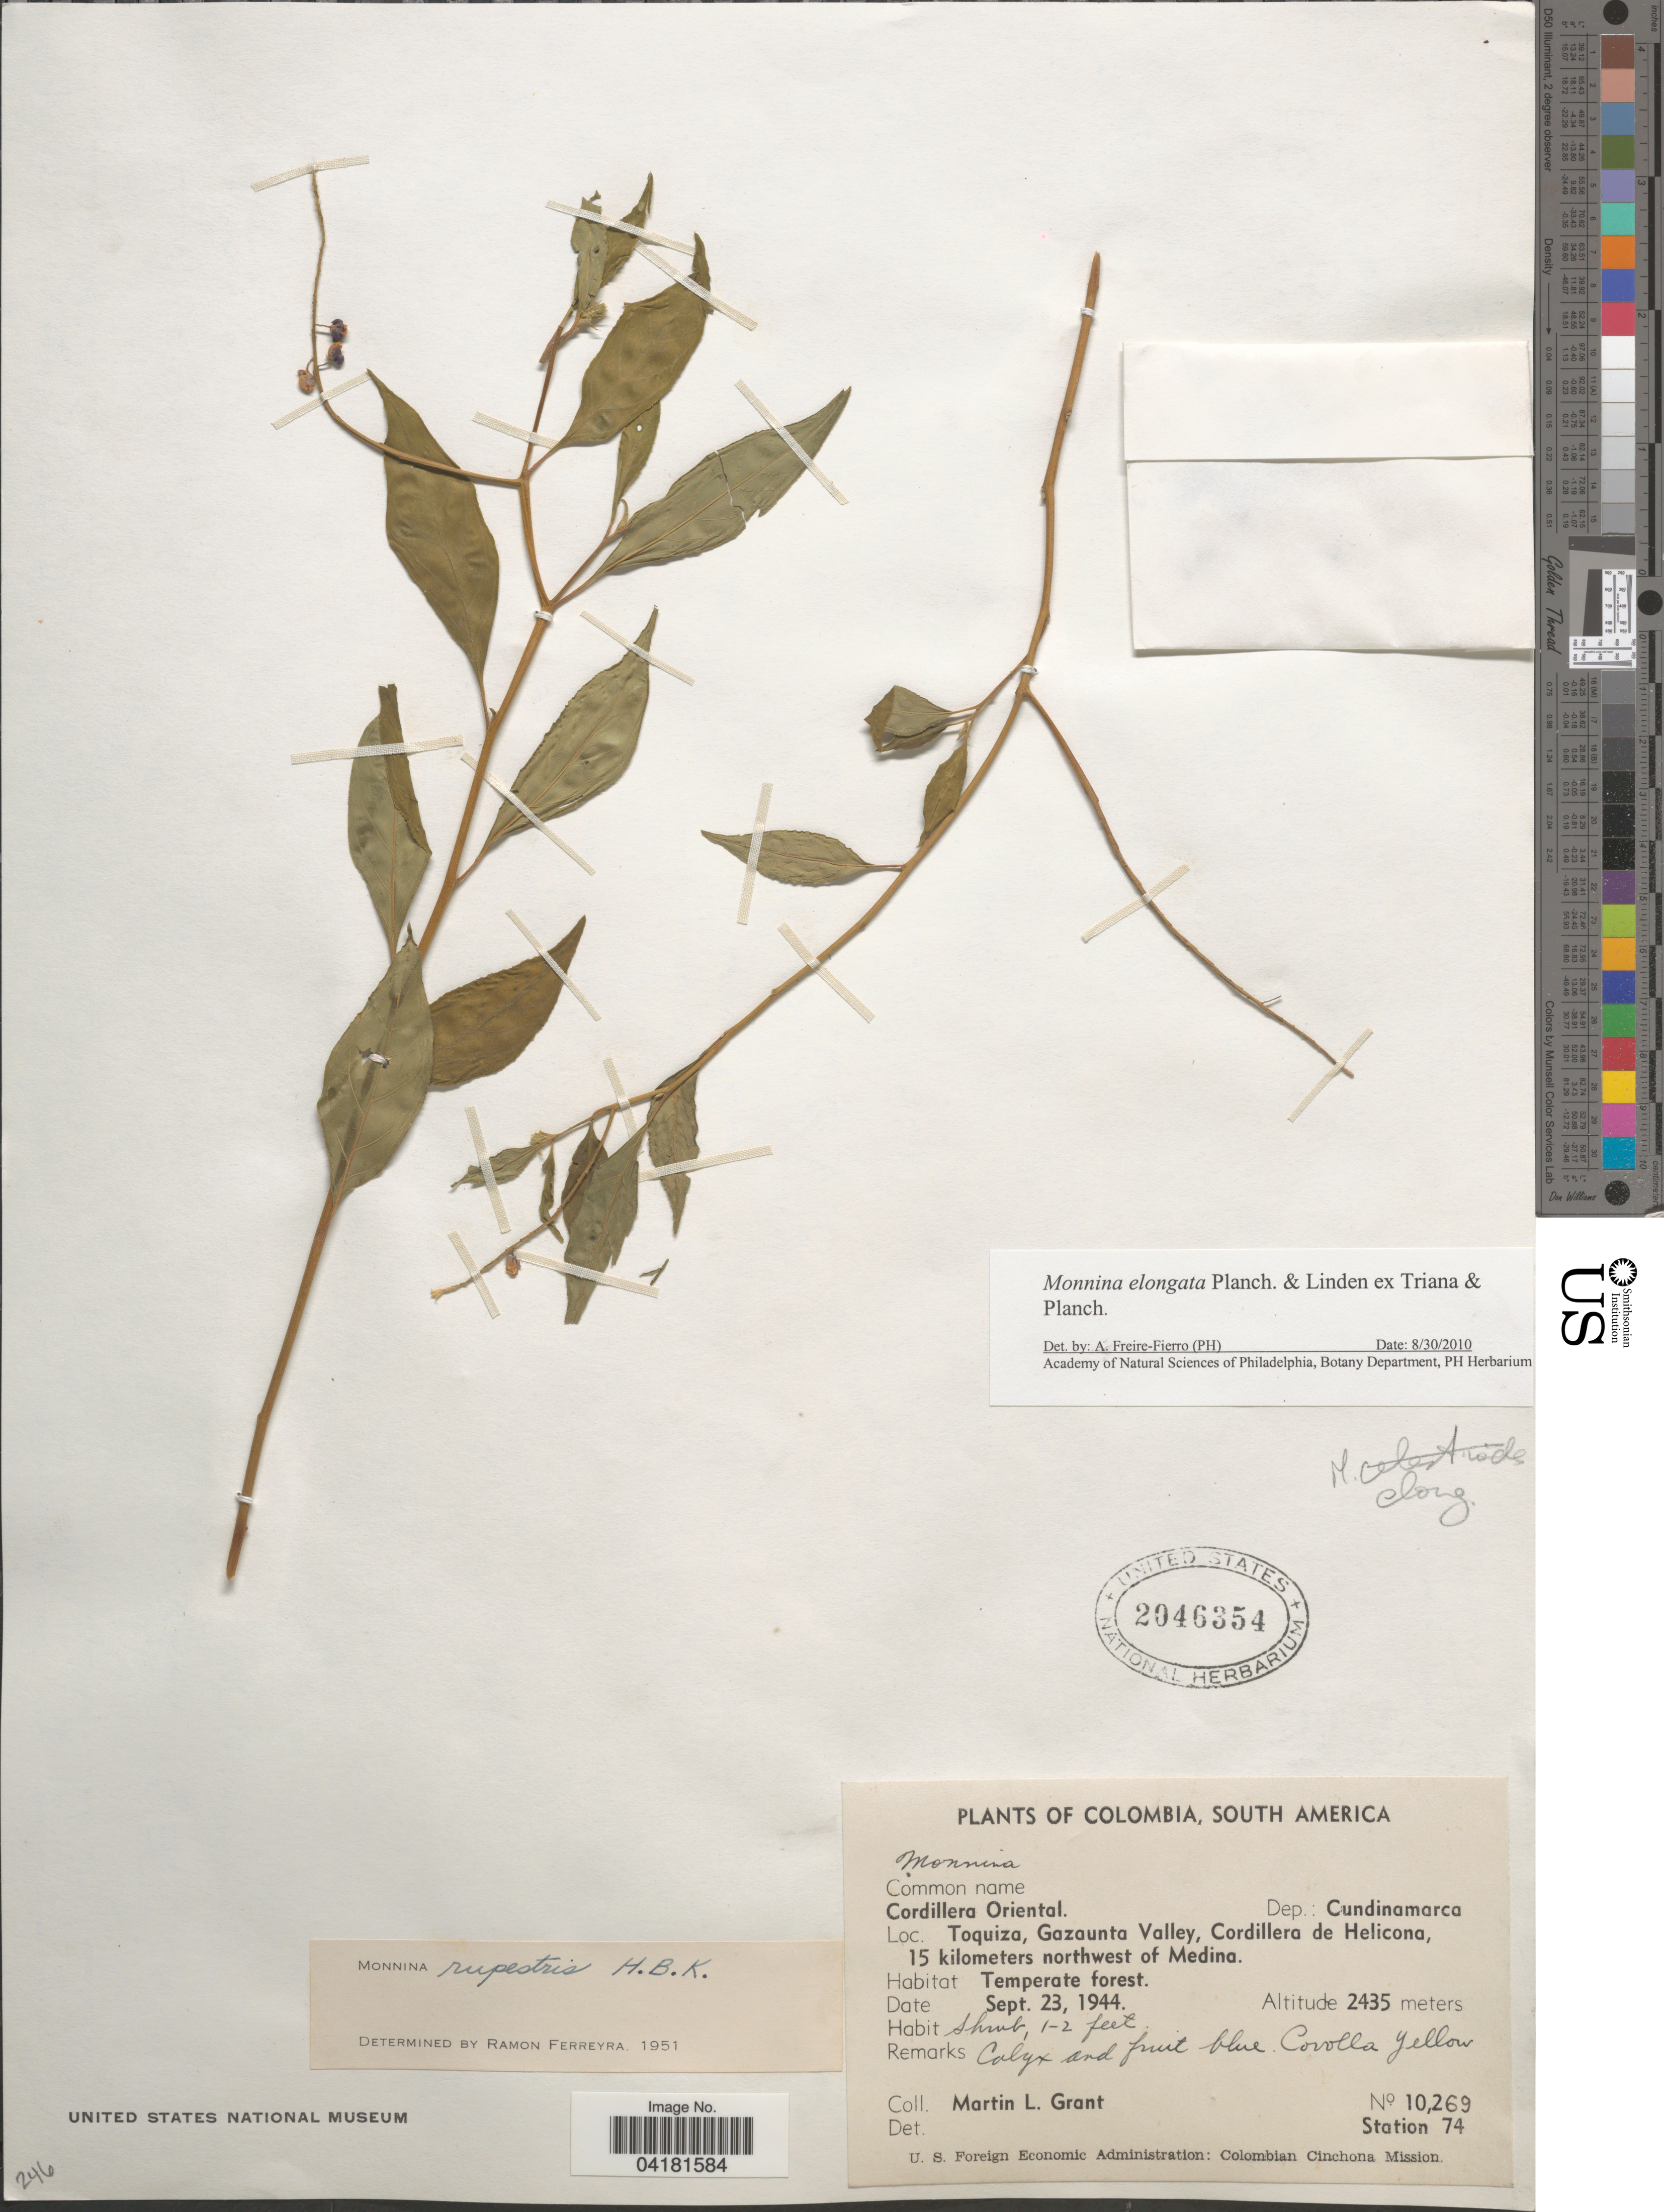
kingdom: Plantae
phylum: Tracheophyta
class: Magnoliopsida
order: Fabales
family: Polygalaceae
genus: Monnina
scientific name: Monnina elongata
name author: Planch. & Linden ex Triana & Planch.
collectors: M. L. Grant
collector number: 10269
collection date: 1944-09-23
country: Colombia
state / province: Cundinamarca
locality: Cordillera Oriental. Dep.: Cundinamarca. Toquiza, Gazaunta Valley, Cordillera de Helicona, 15 kilometers northwest of Medina.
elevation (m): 2435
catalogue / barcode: US 2046354